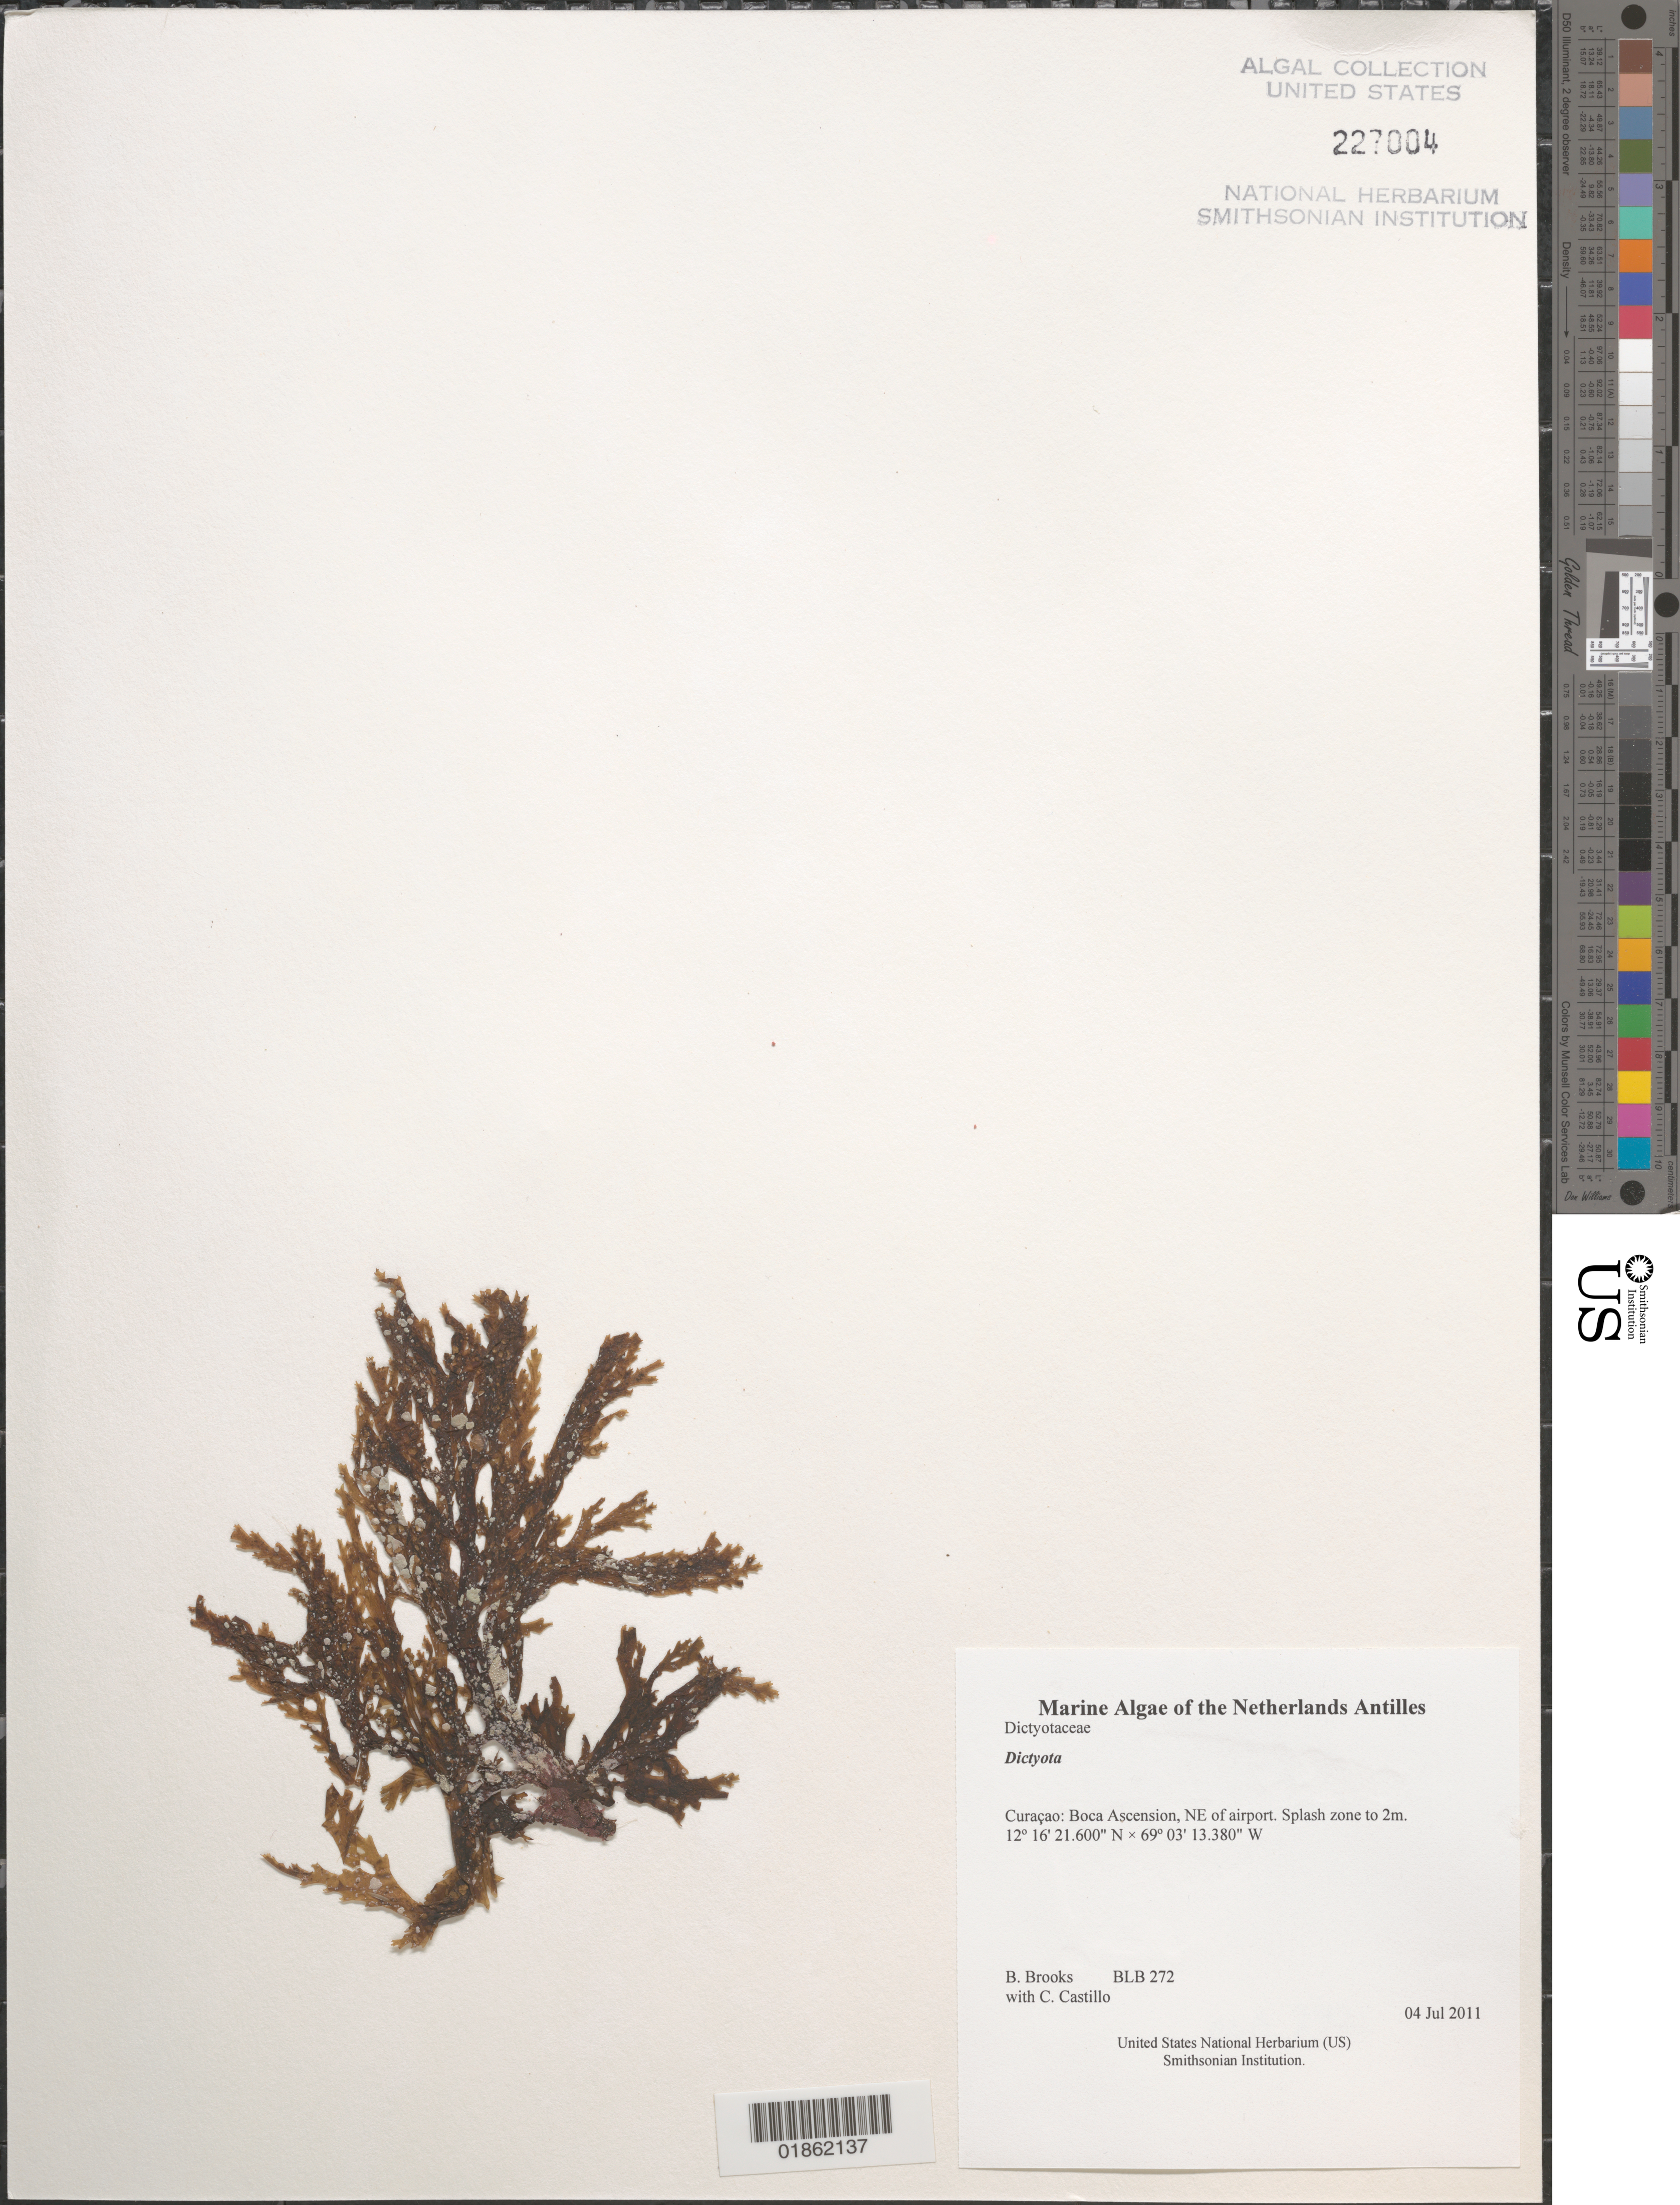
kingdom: Chromista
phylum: Ochrophyta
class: Phaeophyceae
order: Dictyotales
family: Dictyotaceae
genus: Dictyota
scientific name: Dictyota sp.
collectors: B. Brooks & C. Castillo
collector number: BLB 272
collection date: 2011-07-04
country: Curaçao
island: Curaçao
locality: Boca Ascension, NE of airport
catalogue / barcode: US 227004